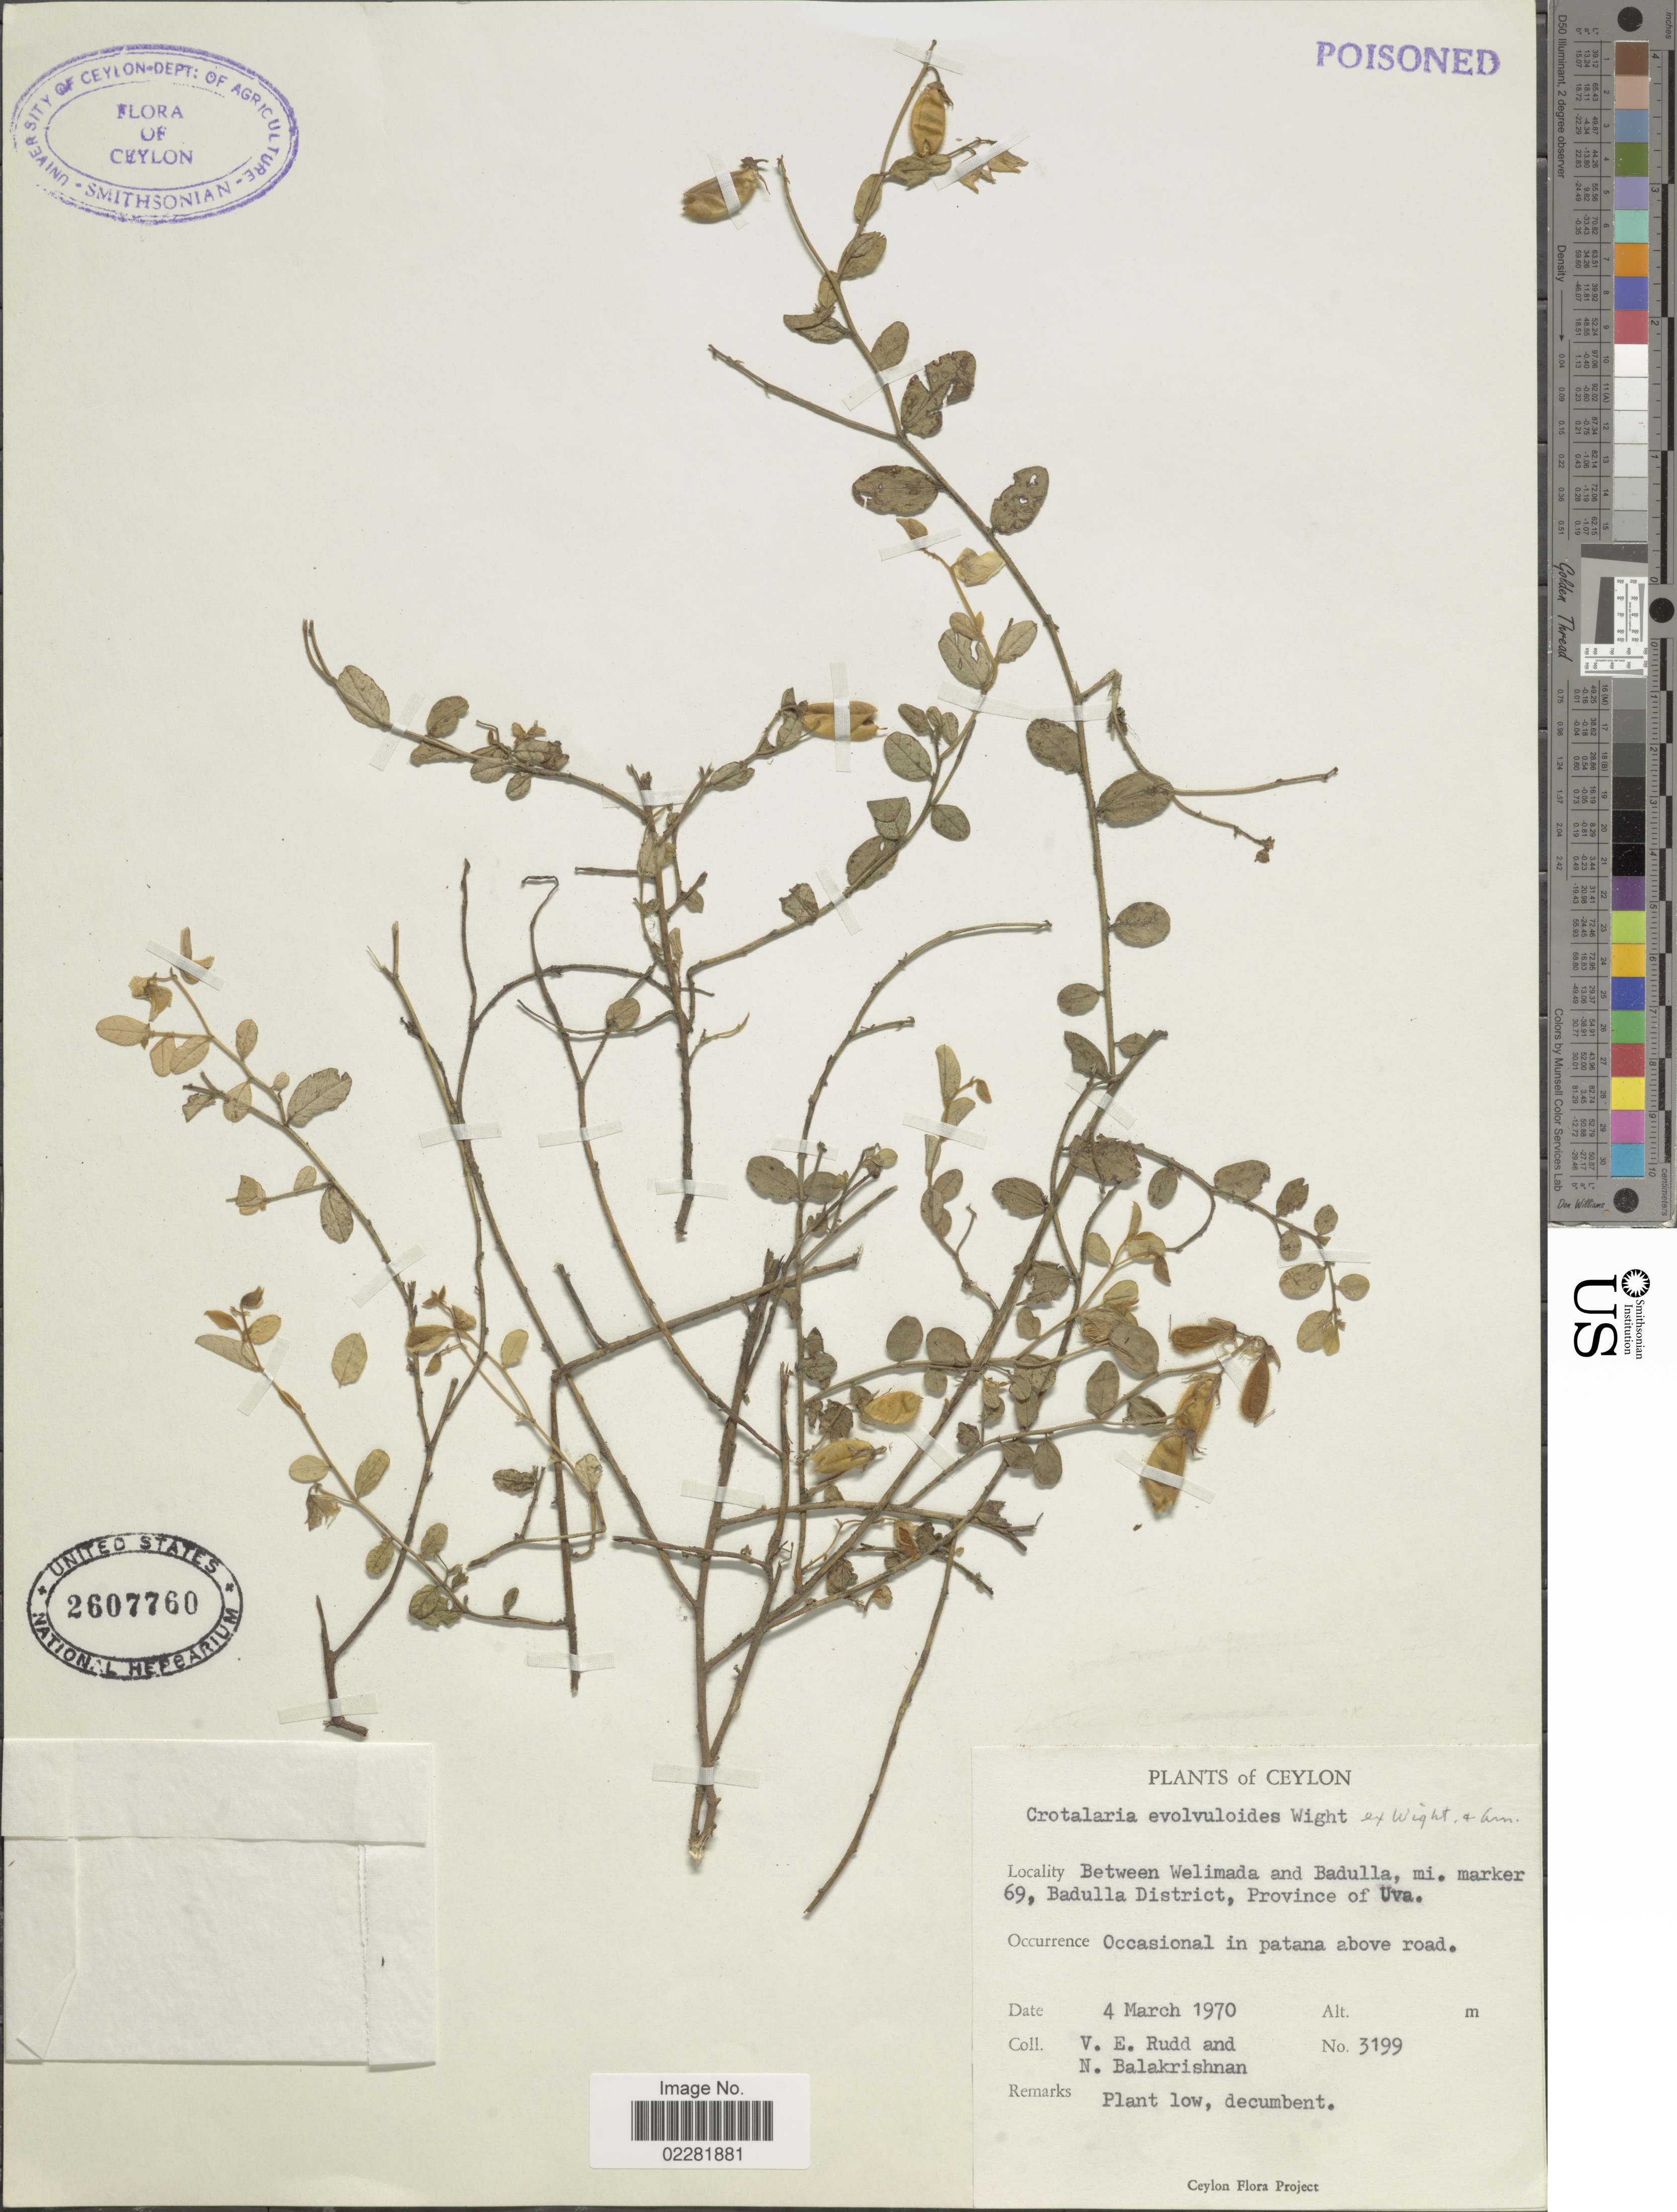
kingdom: Plantae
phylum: Tracheophyta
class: Magnoliopsida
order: Fabales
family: Fabaceae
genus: Crotalaria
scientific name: Crotalaria evolvuloides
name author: Benth.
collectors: V. E. Rudd & N. Balakrishnan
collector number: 3199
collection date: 1970-03-04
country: Sri Lanka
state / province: Uva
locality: Ceylon, between Welimada and Badulla, mi. marker 69, Badulla District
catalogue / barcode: US 2607760